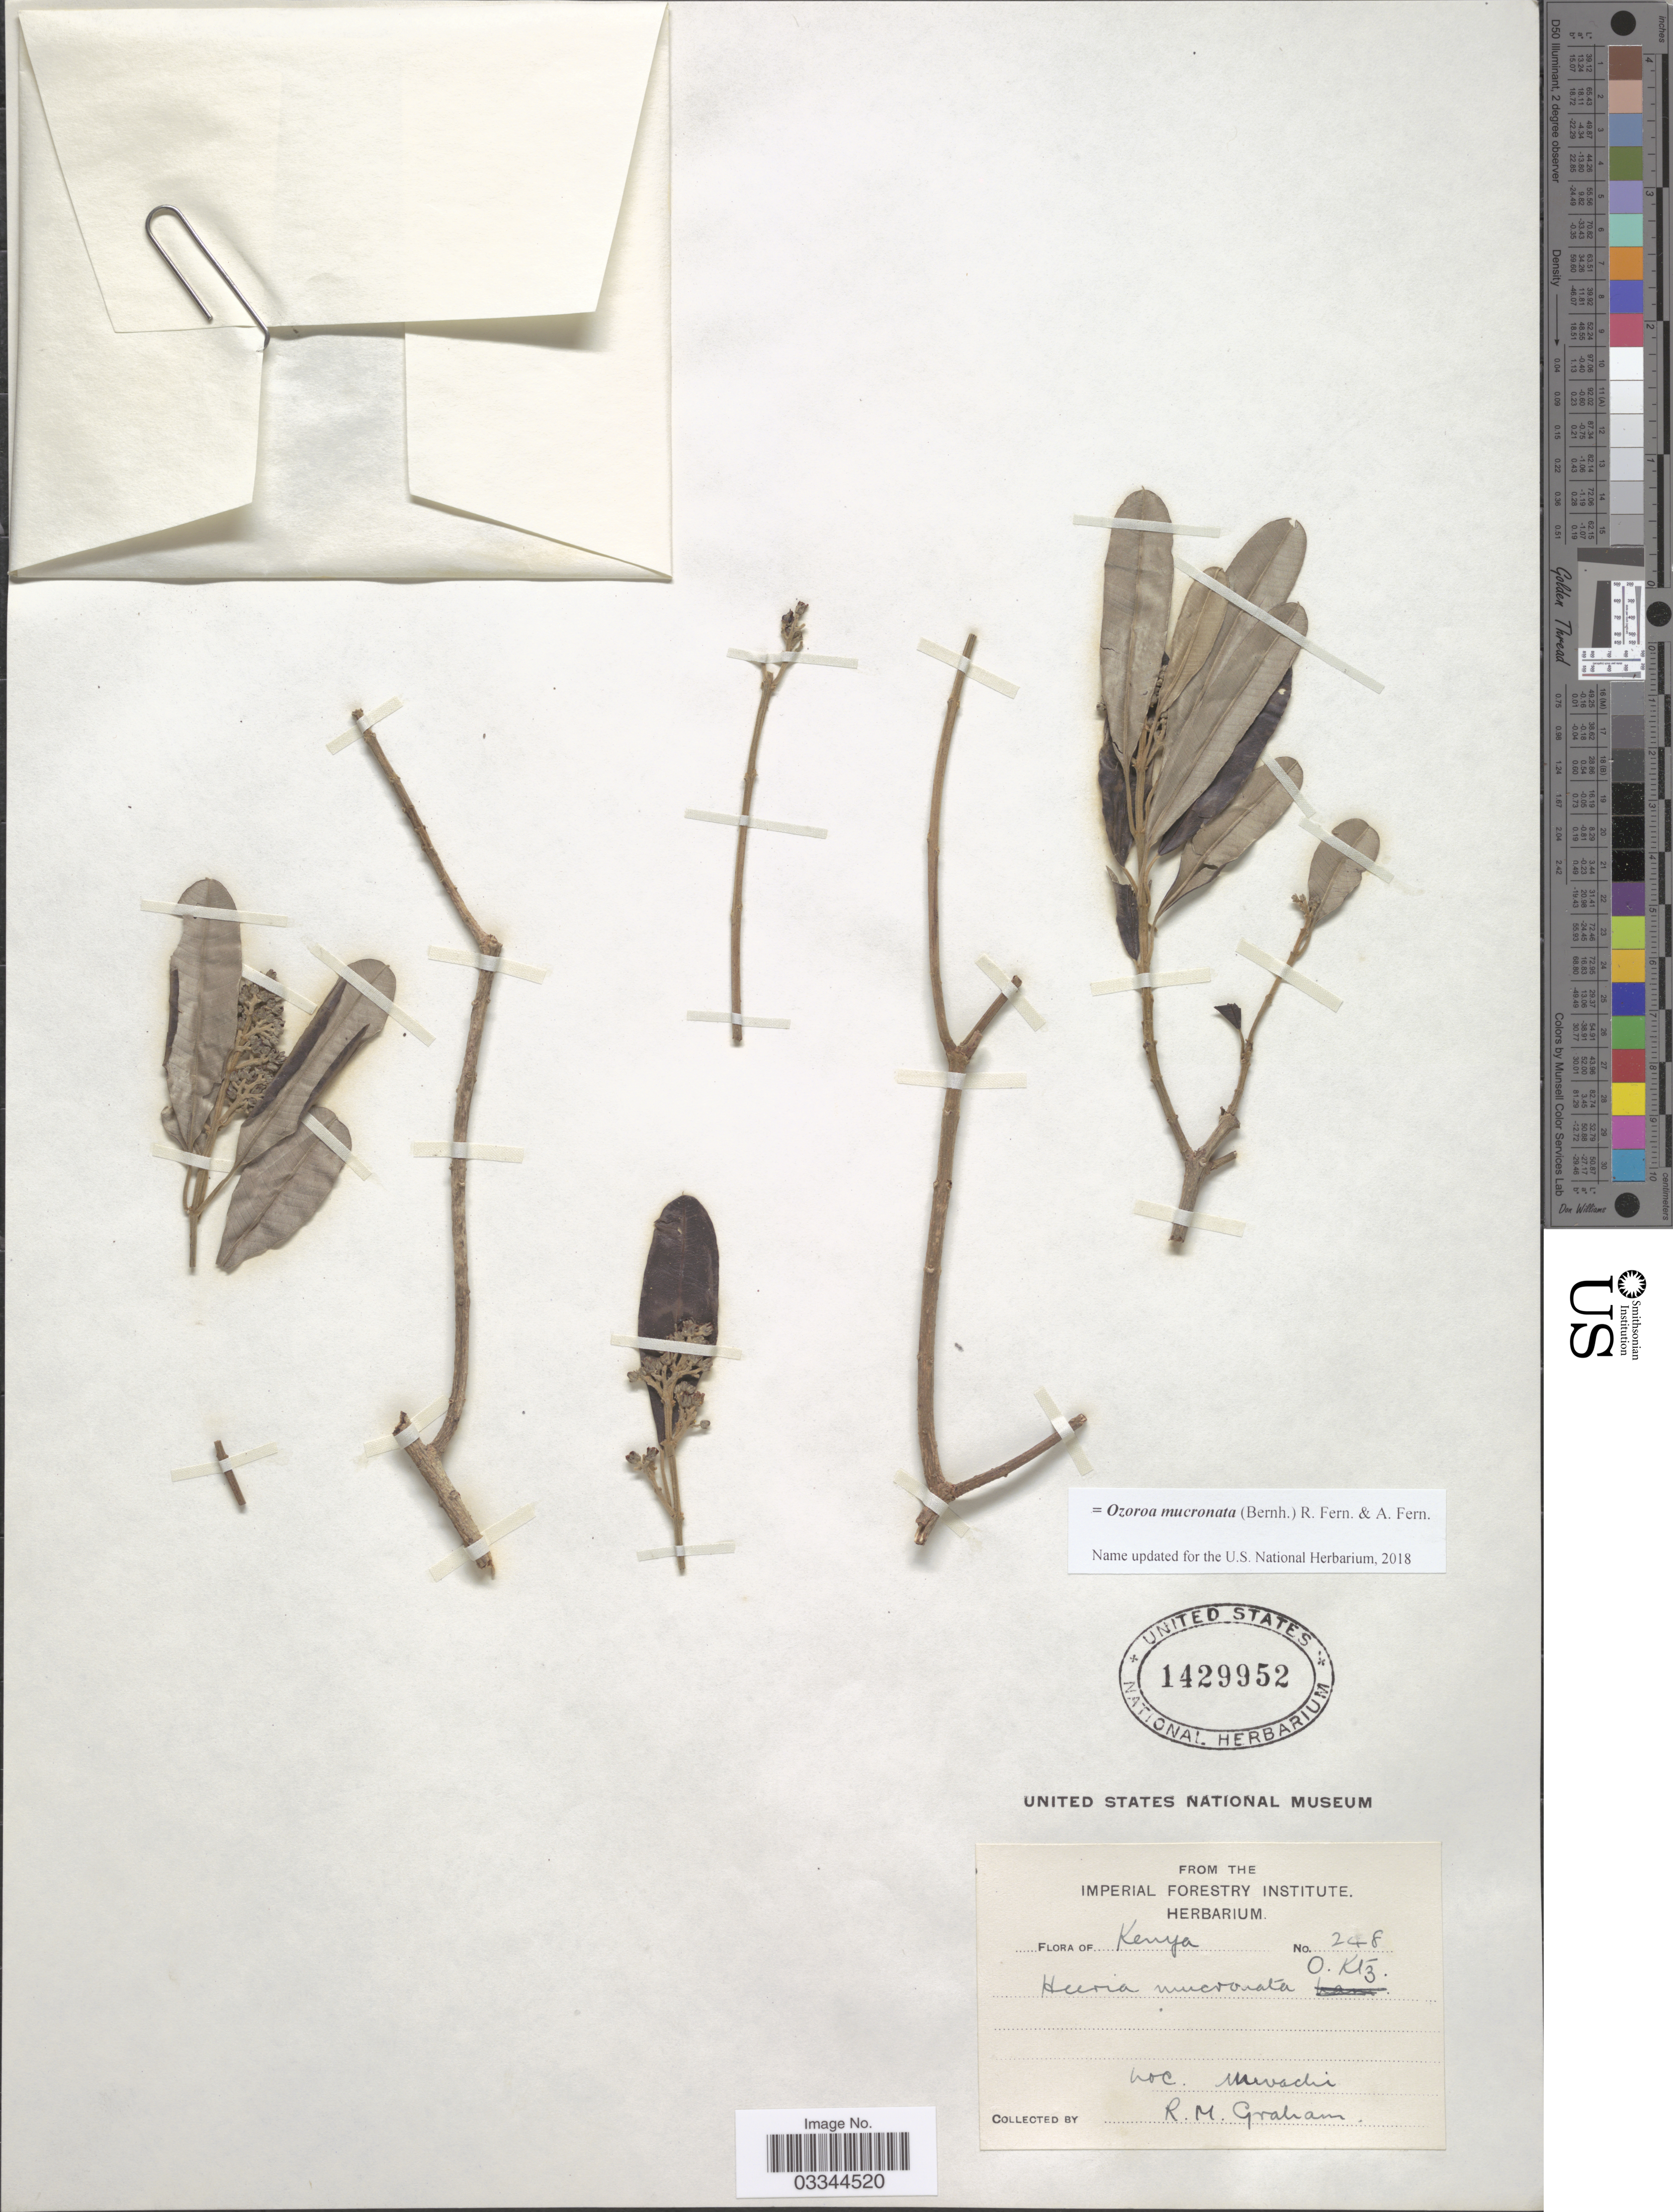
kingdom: Plantae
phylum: Tracheophyta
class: Magnoliopsida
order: Sapindales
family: Anacardiaceae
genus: Ozoroa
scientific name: Ozoroa mucronata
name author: (Bernh. ex Krauss) Rose & A. Fern.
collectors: R. M. Graham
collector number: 248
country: Kenya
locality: Mwachi.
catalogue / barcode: US 1429952